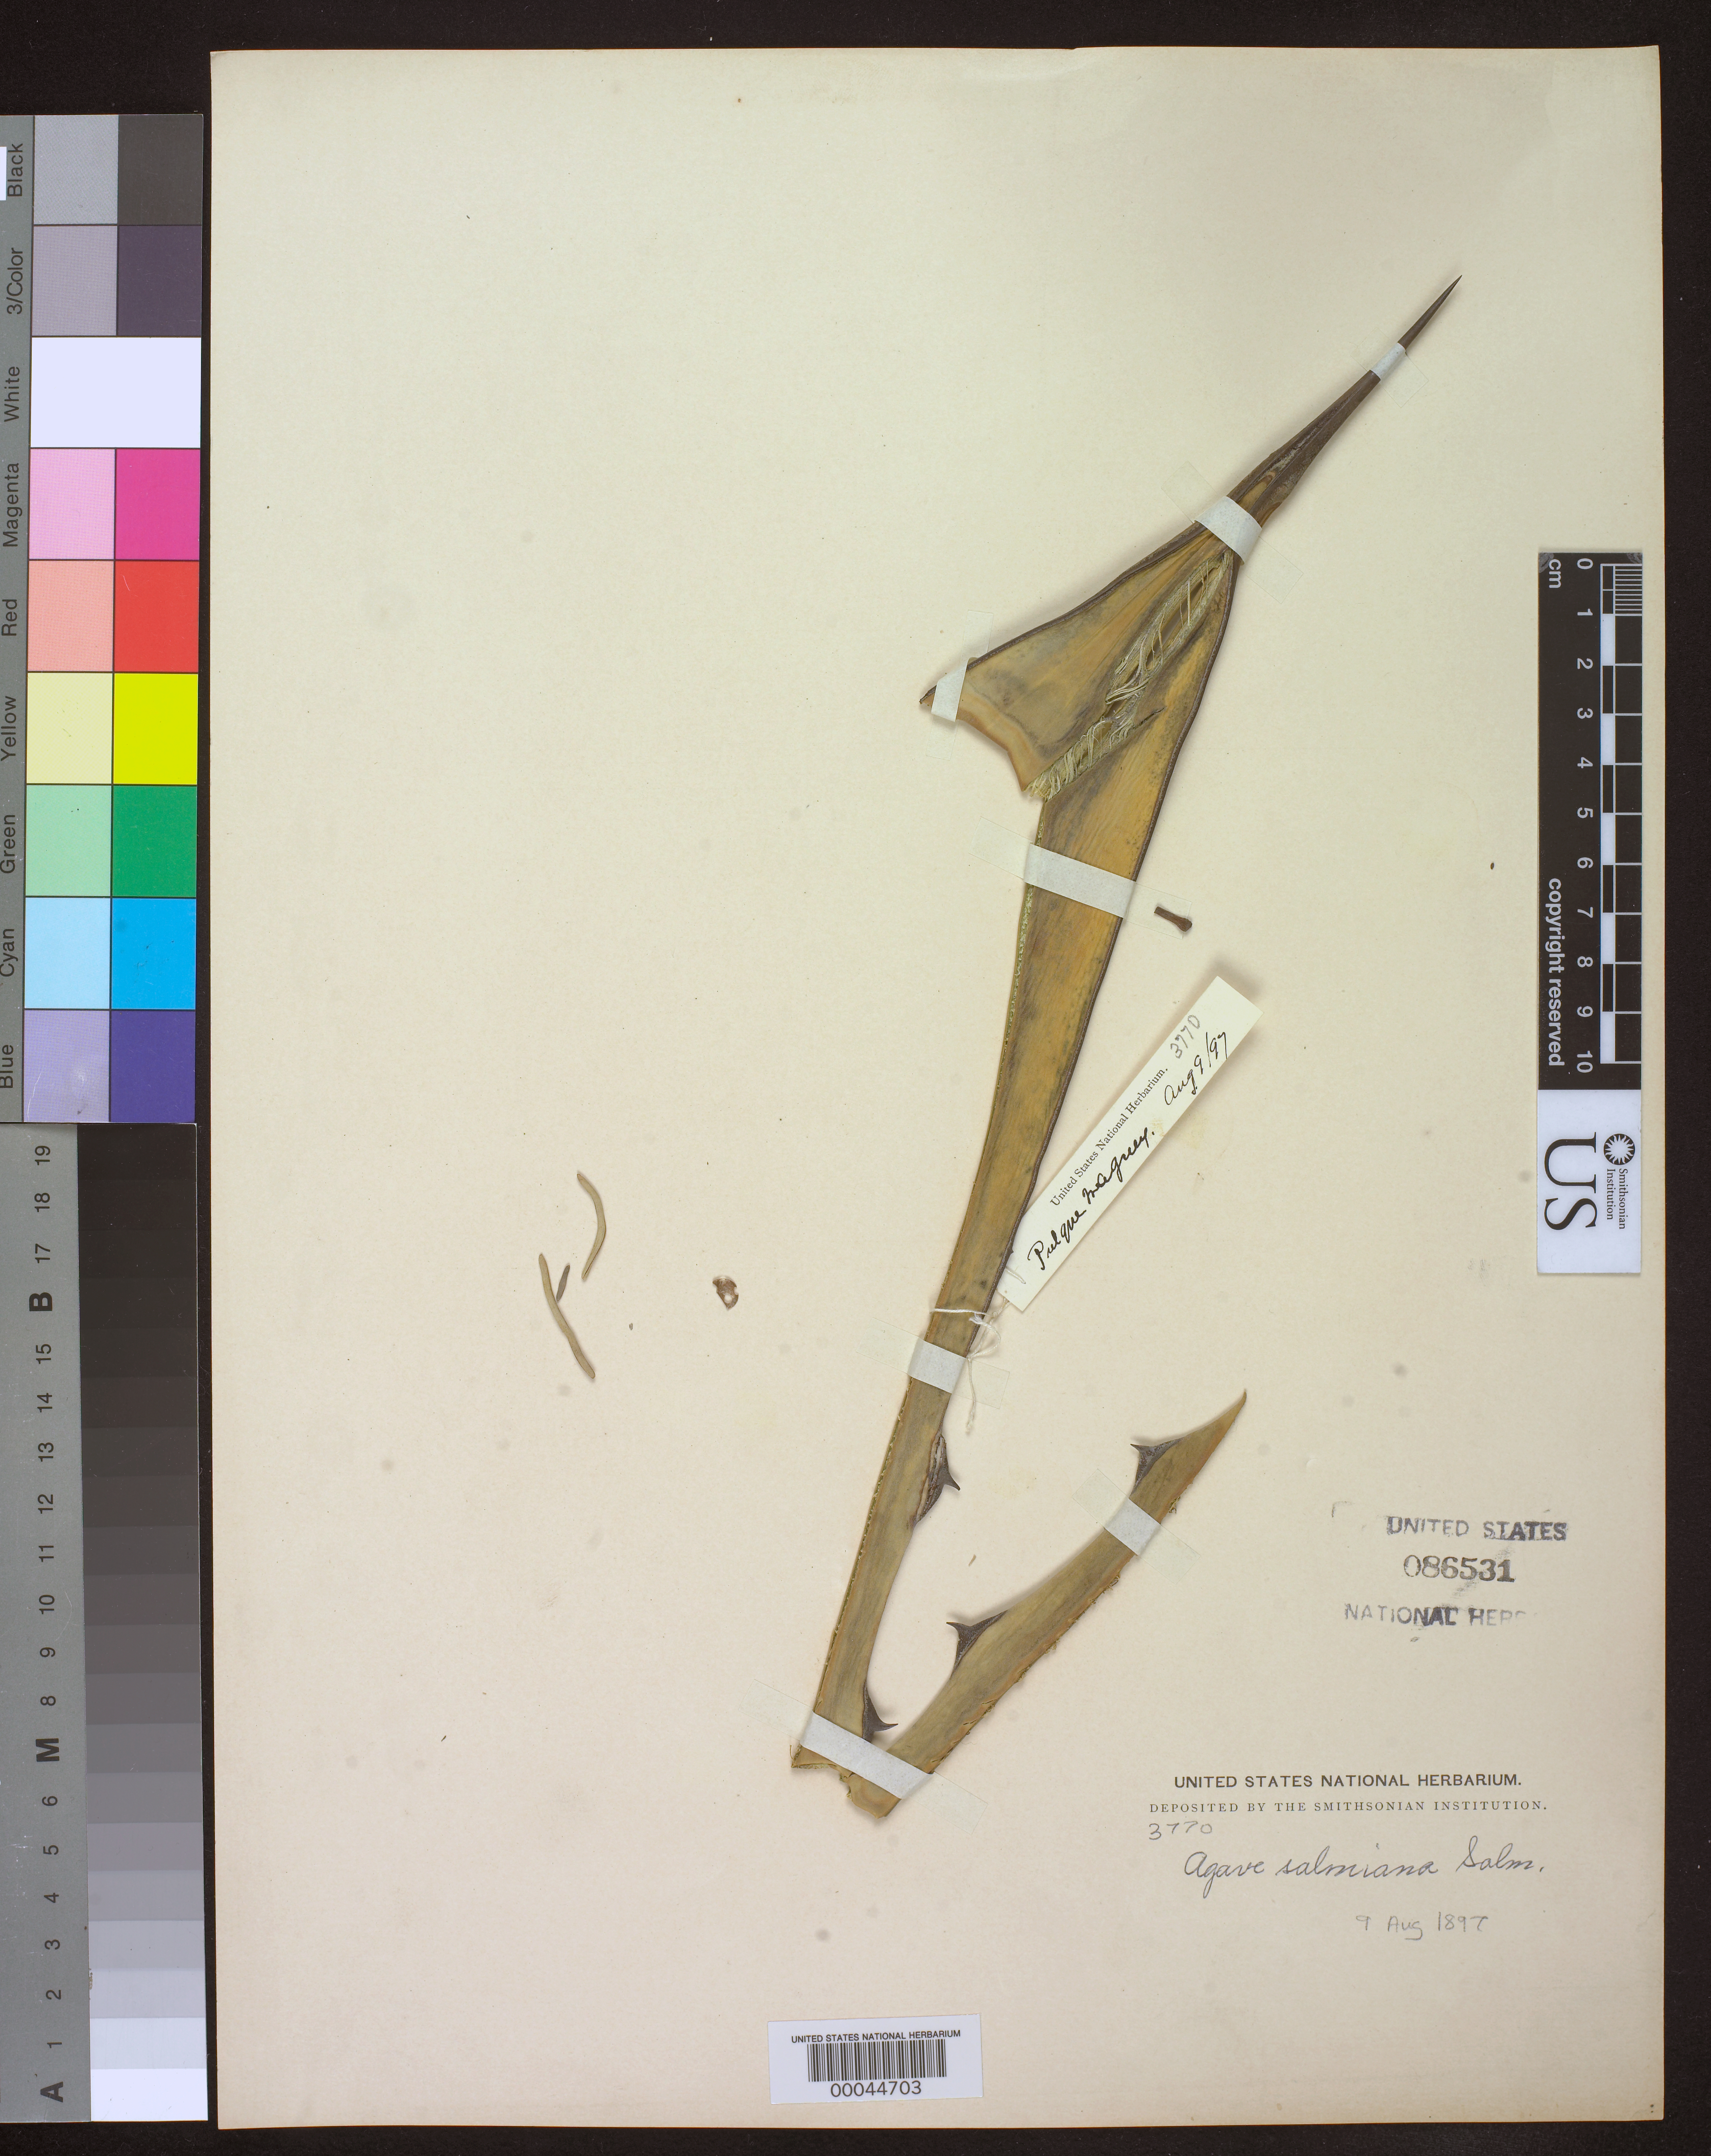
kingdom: Plantae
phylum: Tracheophyta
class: Liliopsida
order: Asparagales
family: Asparagaceae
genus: Agave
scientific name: Agave salmiana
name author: Otto ex Salm-Dyck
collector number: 3770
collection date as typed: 09 Aug 1897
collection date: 1897-08-09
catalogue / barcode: US 86531